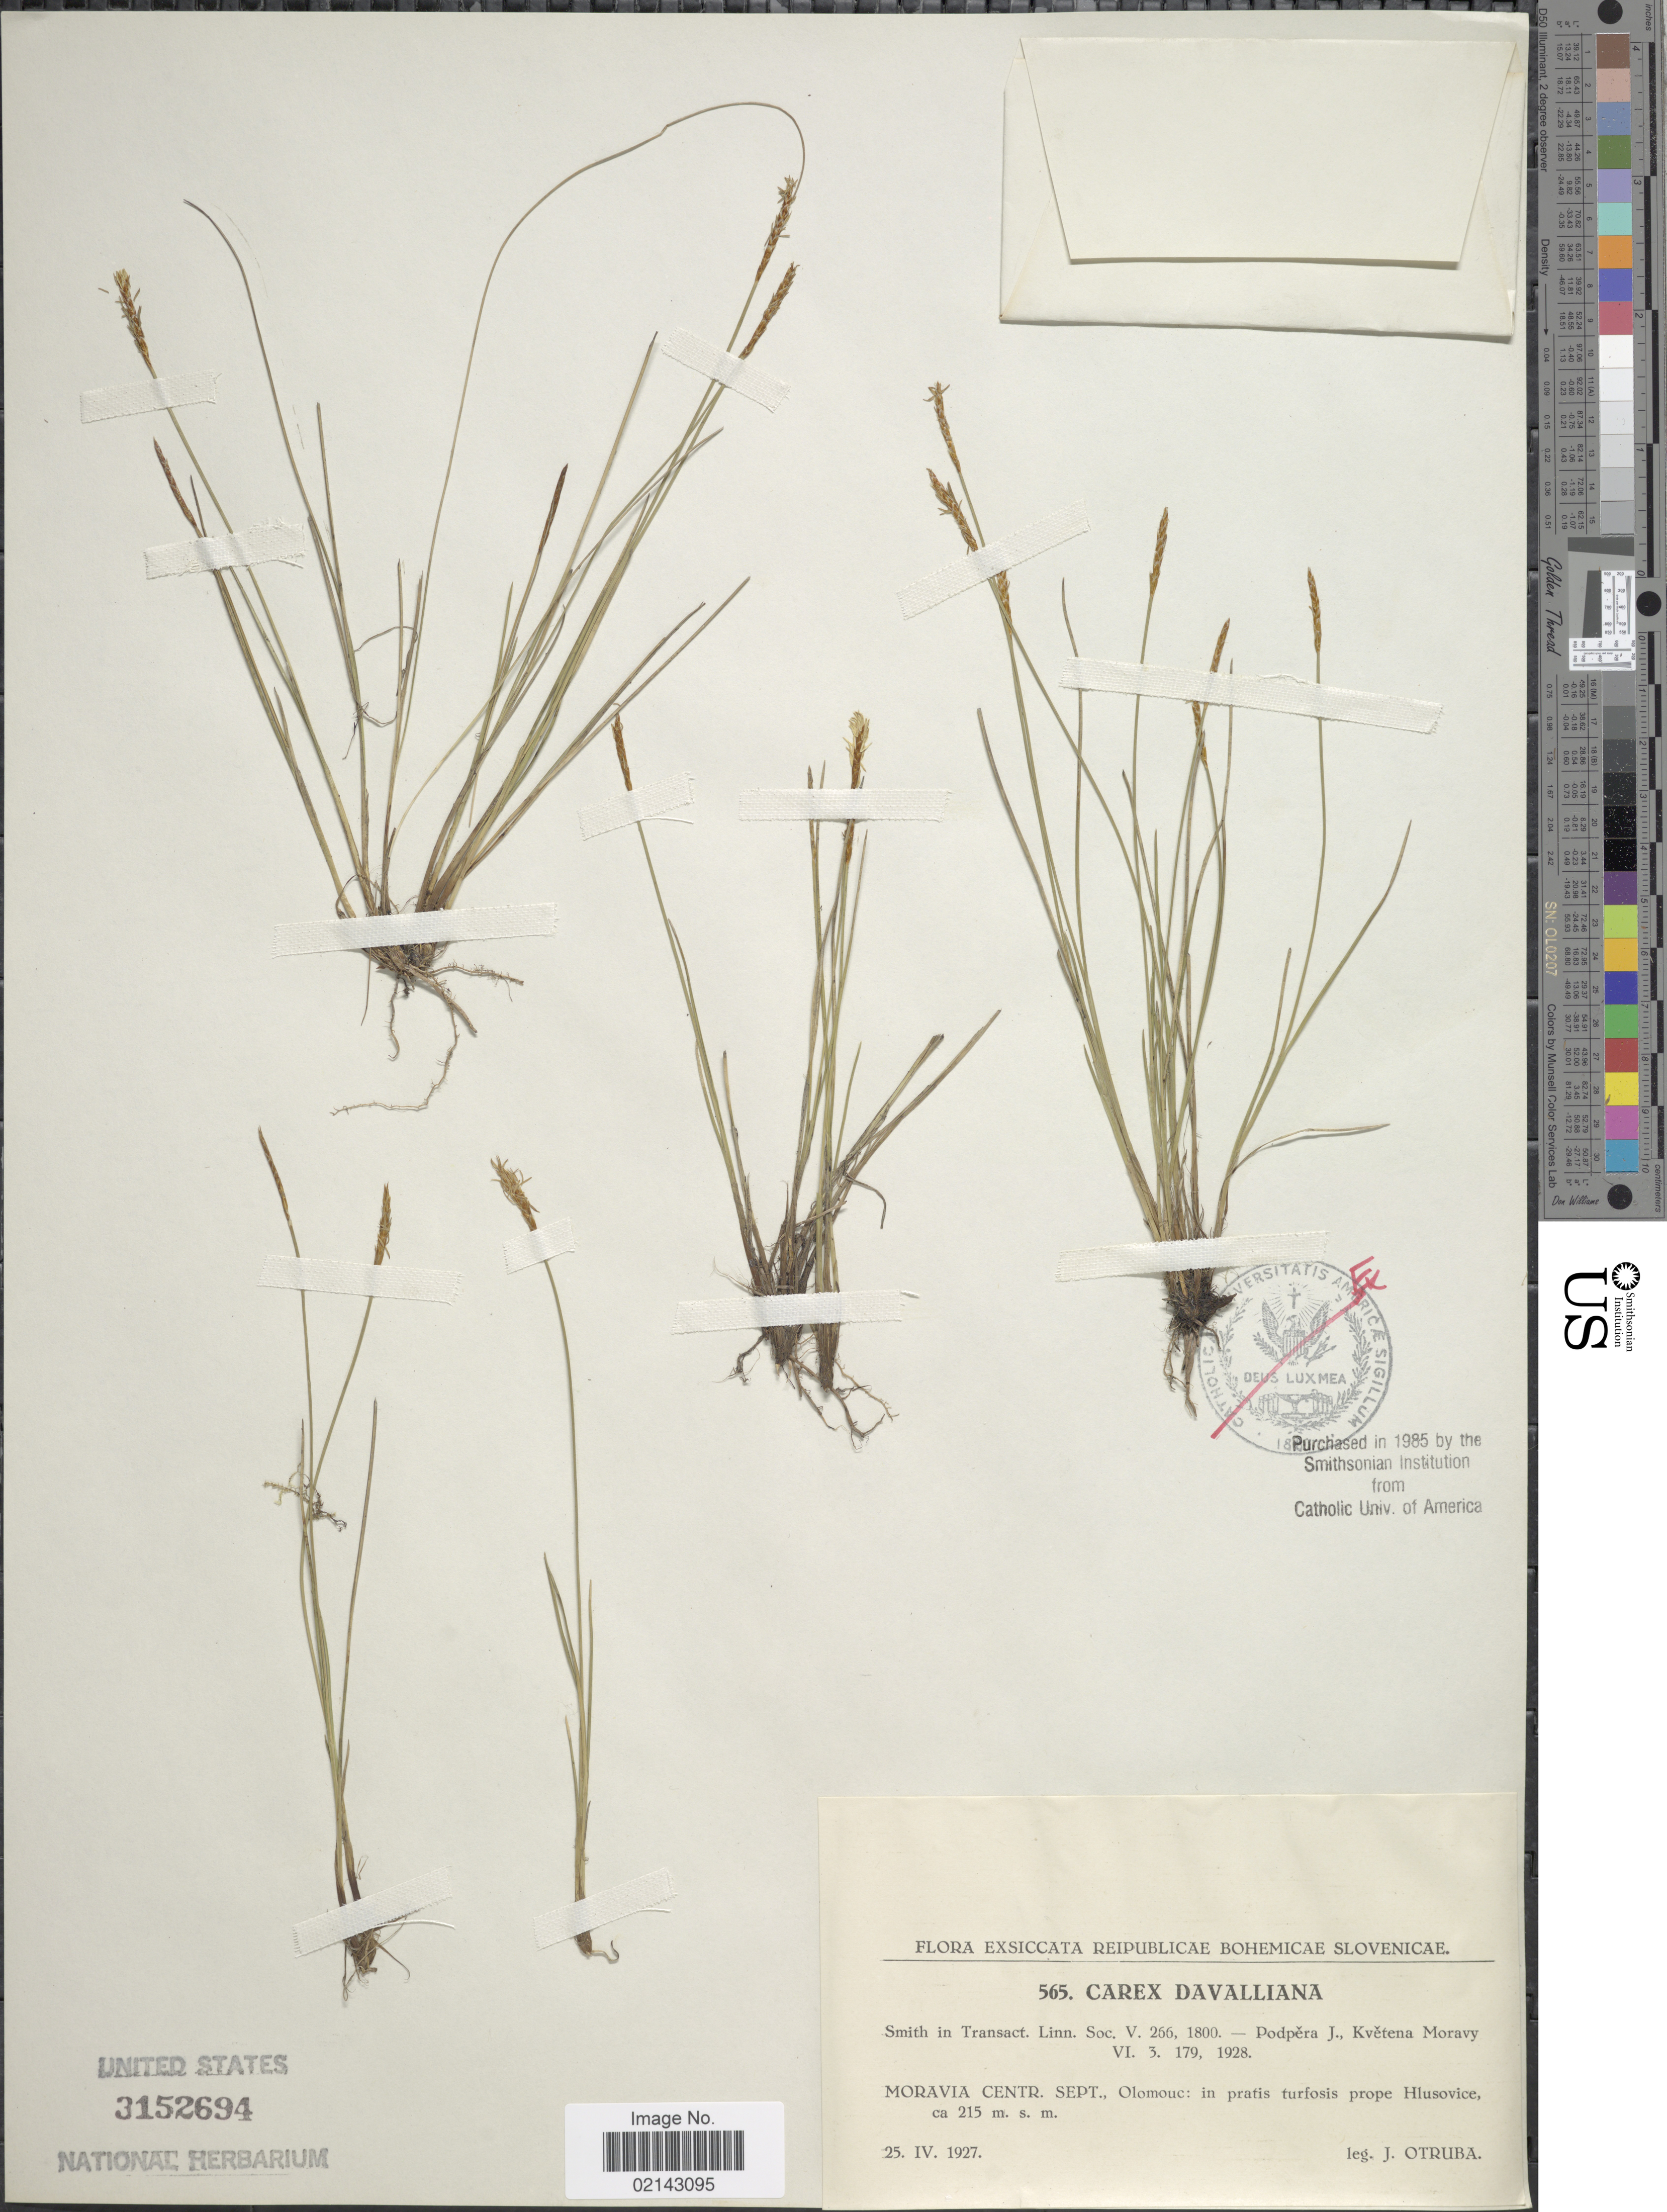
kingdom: Plantae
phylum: Tracheophyta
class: Liliopsida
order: Poales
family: Cyperaceae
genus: Carex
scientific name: Carex davalliana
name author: Sm.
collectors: J. Otruba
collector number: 565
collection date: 1927-04-25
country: Czechia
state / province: Olomouc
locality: Reipublicae Bohemicae Slovenicae. Moravia Centr. Sept.: in pratis turfosis prope Hlusovice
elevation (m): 215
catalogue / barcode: US 3152694